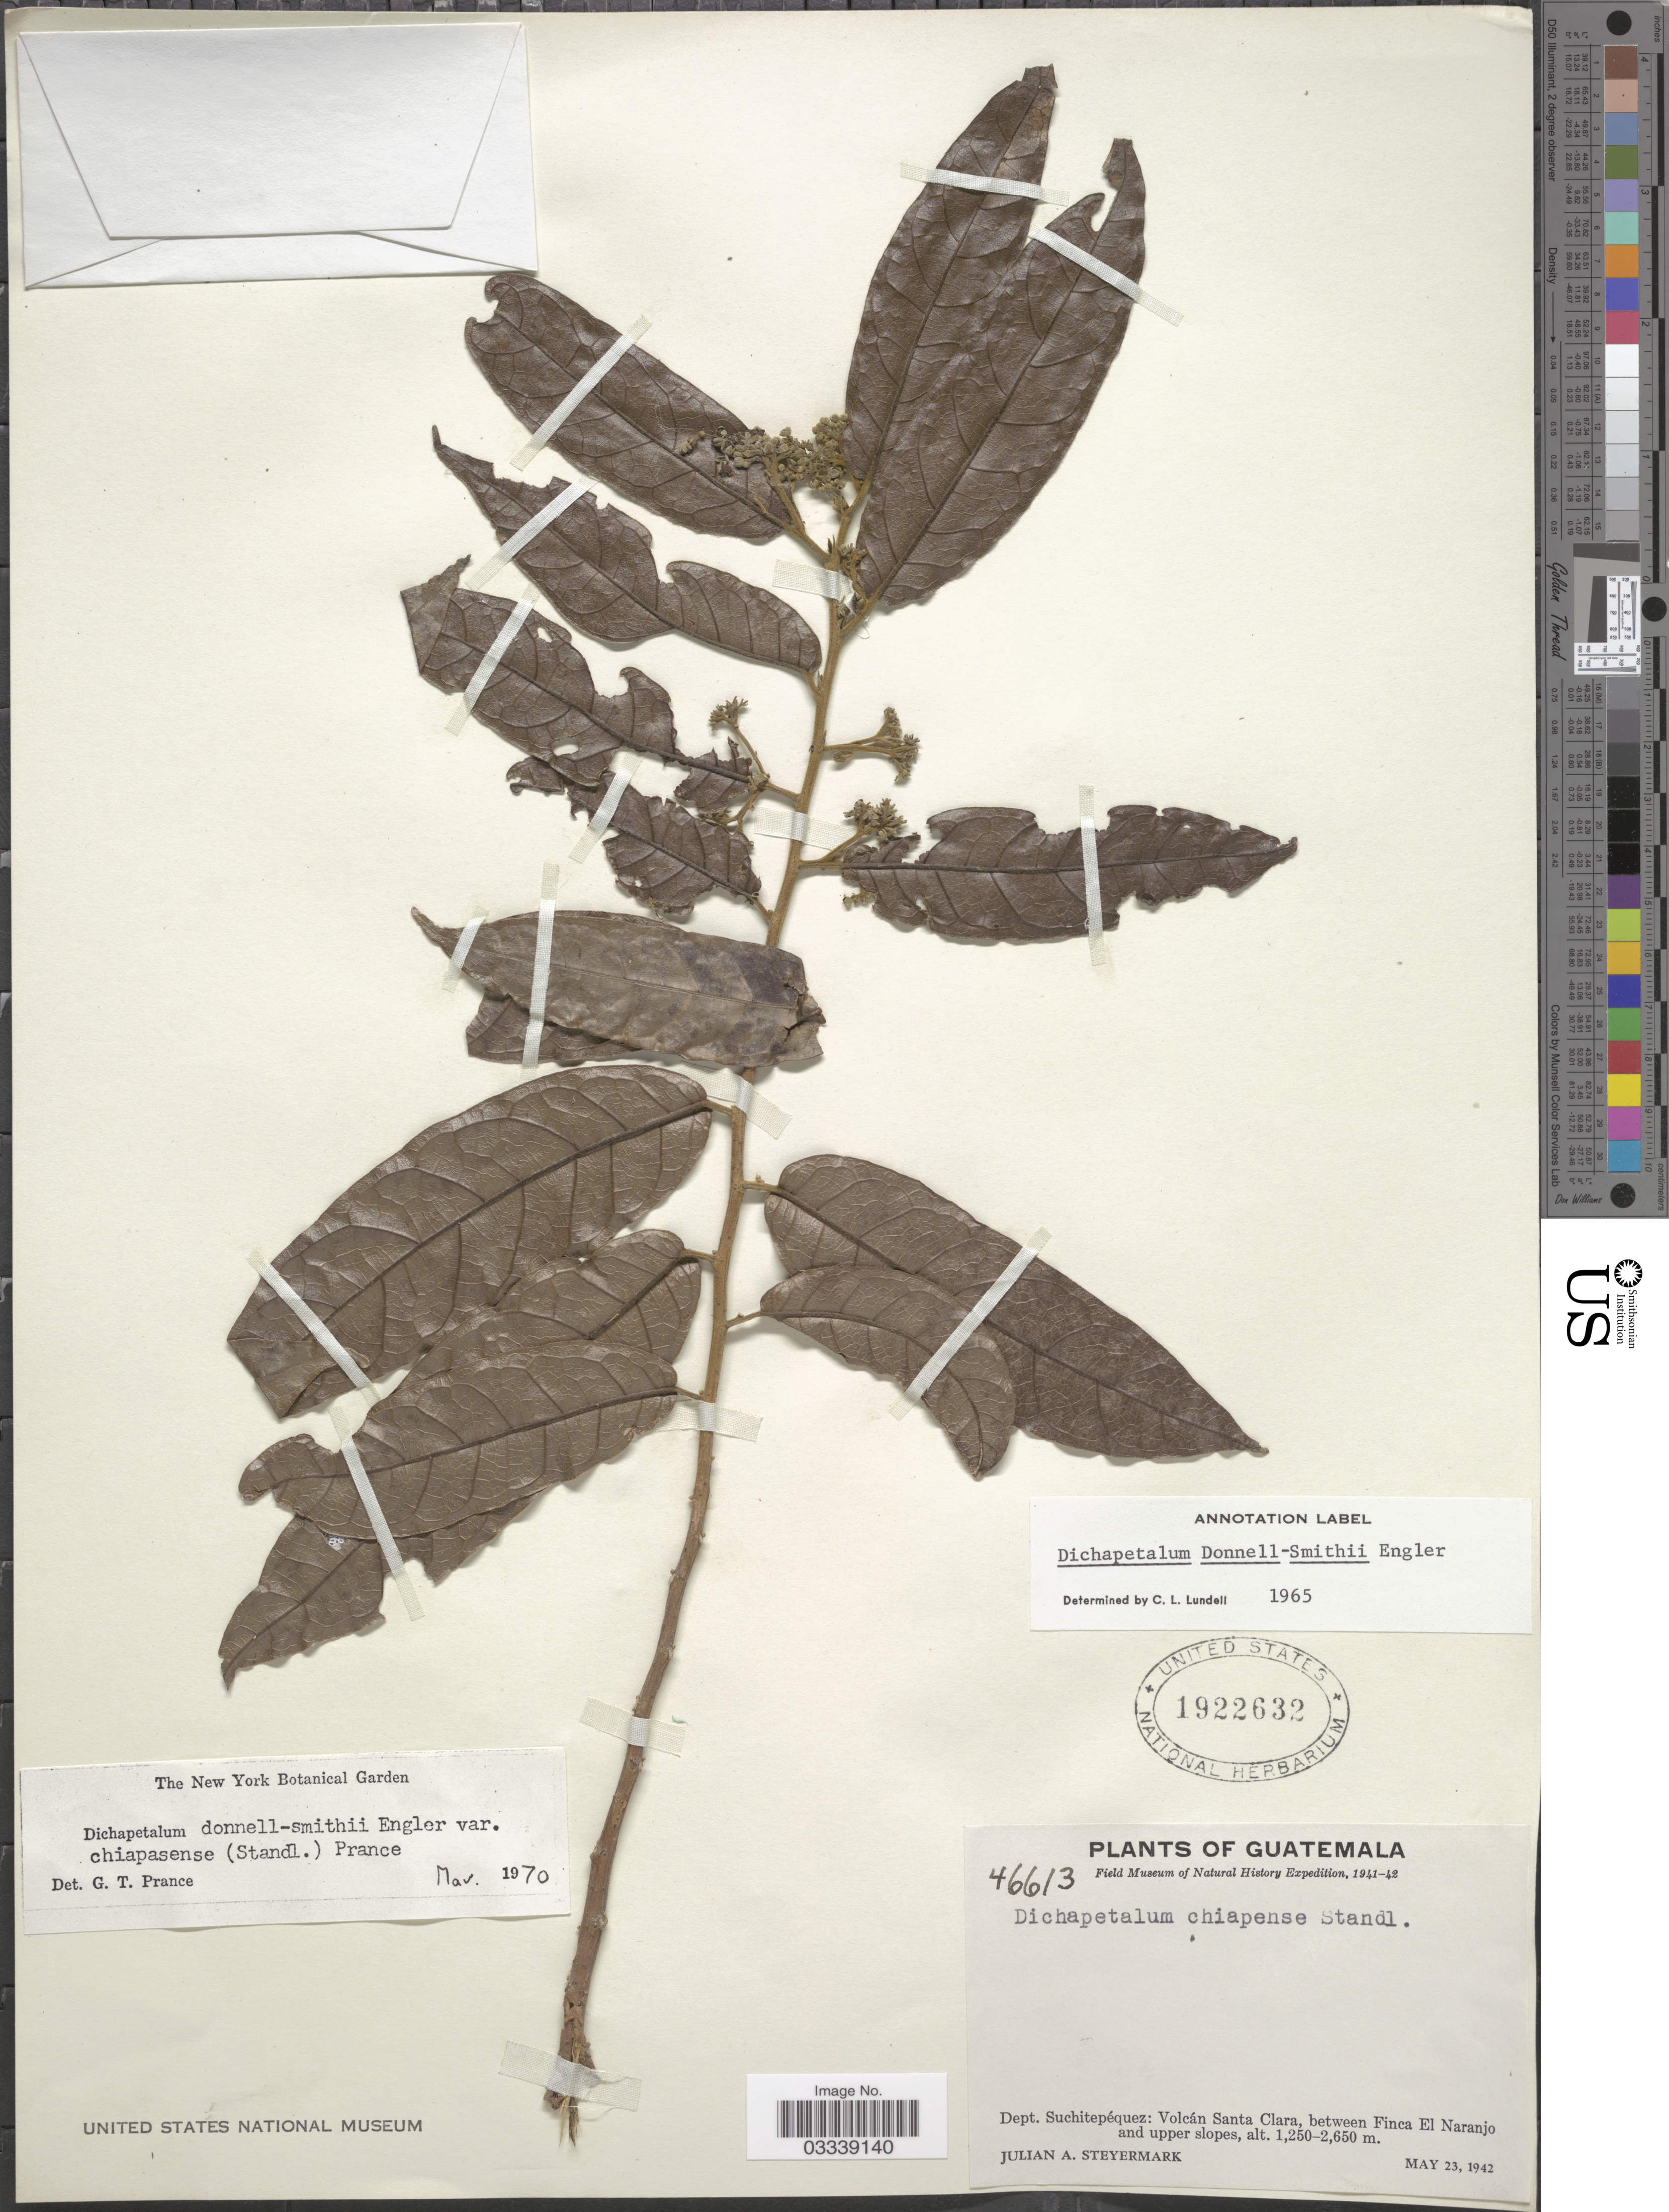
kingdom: Plantae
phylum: Tracheophyta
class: Magnoliopsida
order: Malpighiales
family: Dichapetalaceae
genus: Dichapetalum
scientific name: Dichapetalum donnell-smithii var. chiapasense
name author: (Standl.) Prance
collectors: J. Steyermark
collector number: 46613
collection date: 1942-05-23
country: Guatemala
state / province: Suchitepéquez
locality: Dept. Suchitepéquez: Volcán Santa Clara, between Finca El Naranjo and upper slopes.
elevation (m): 1250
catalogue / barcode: US 1922632